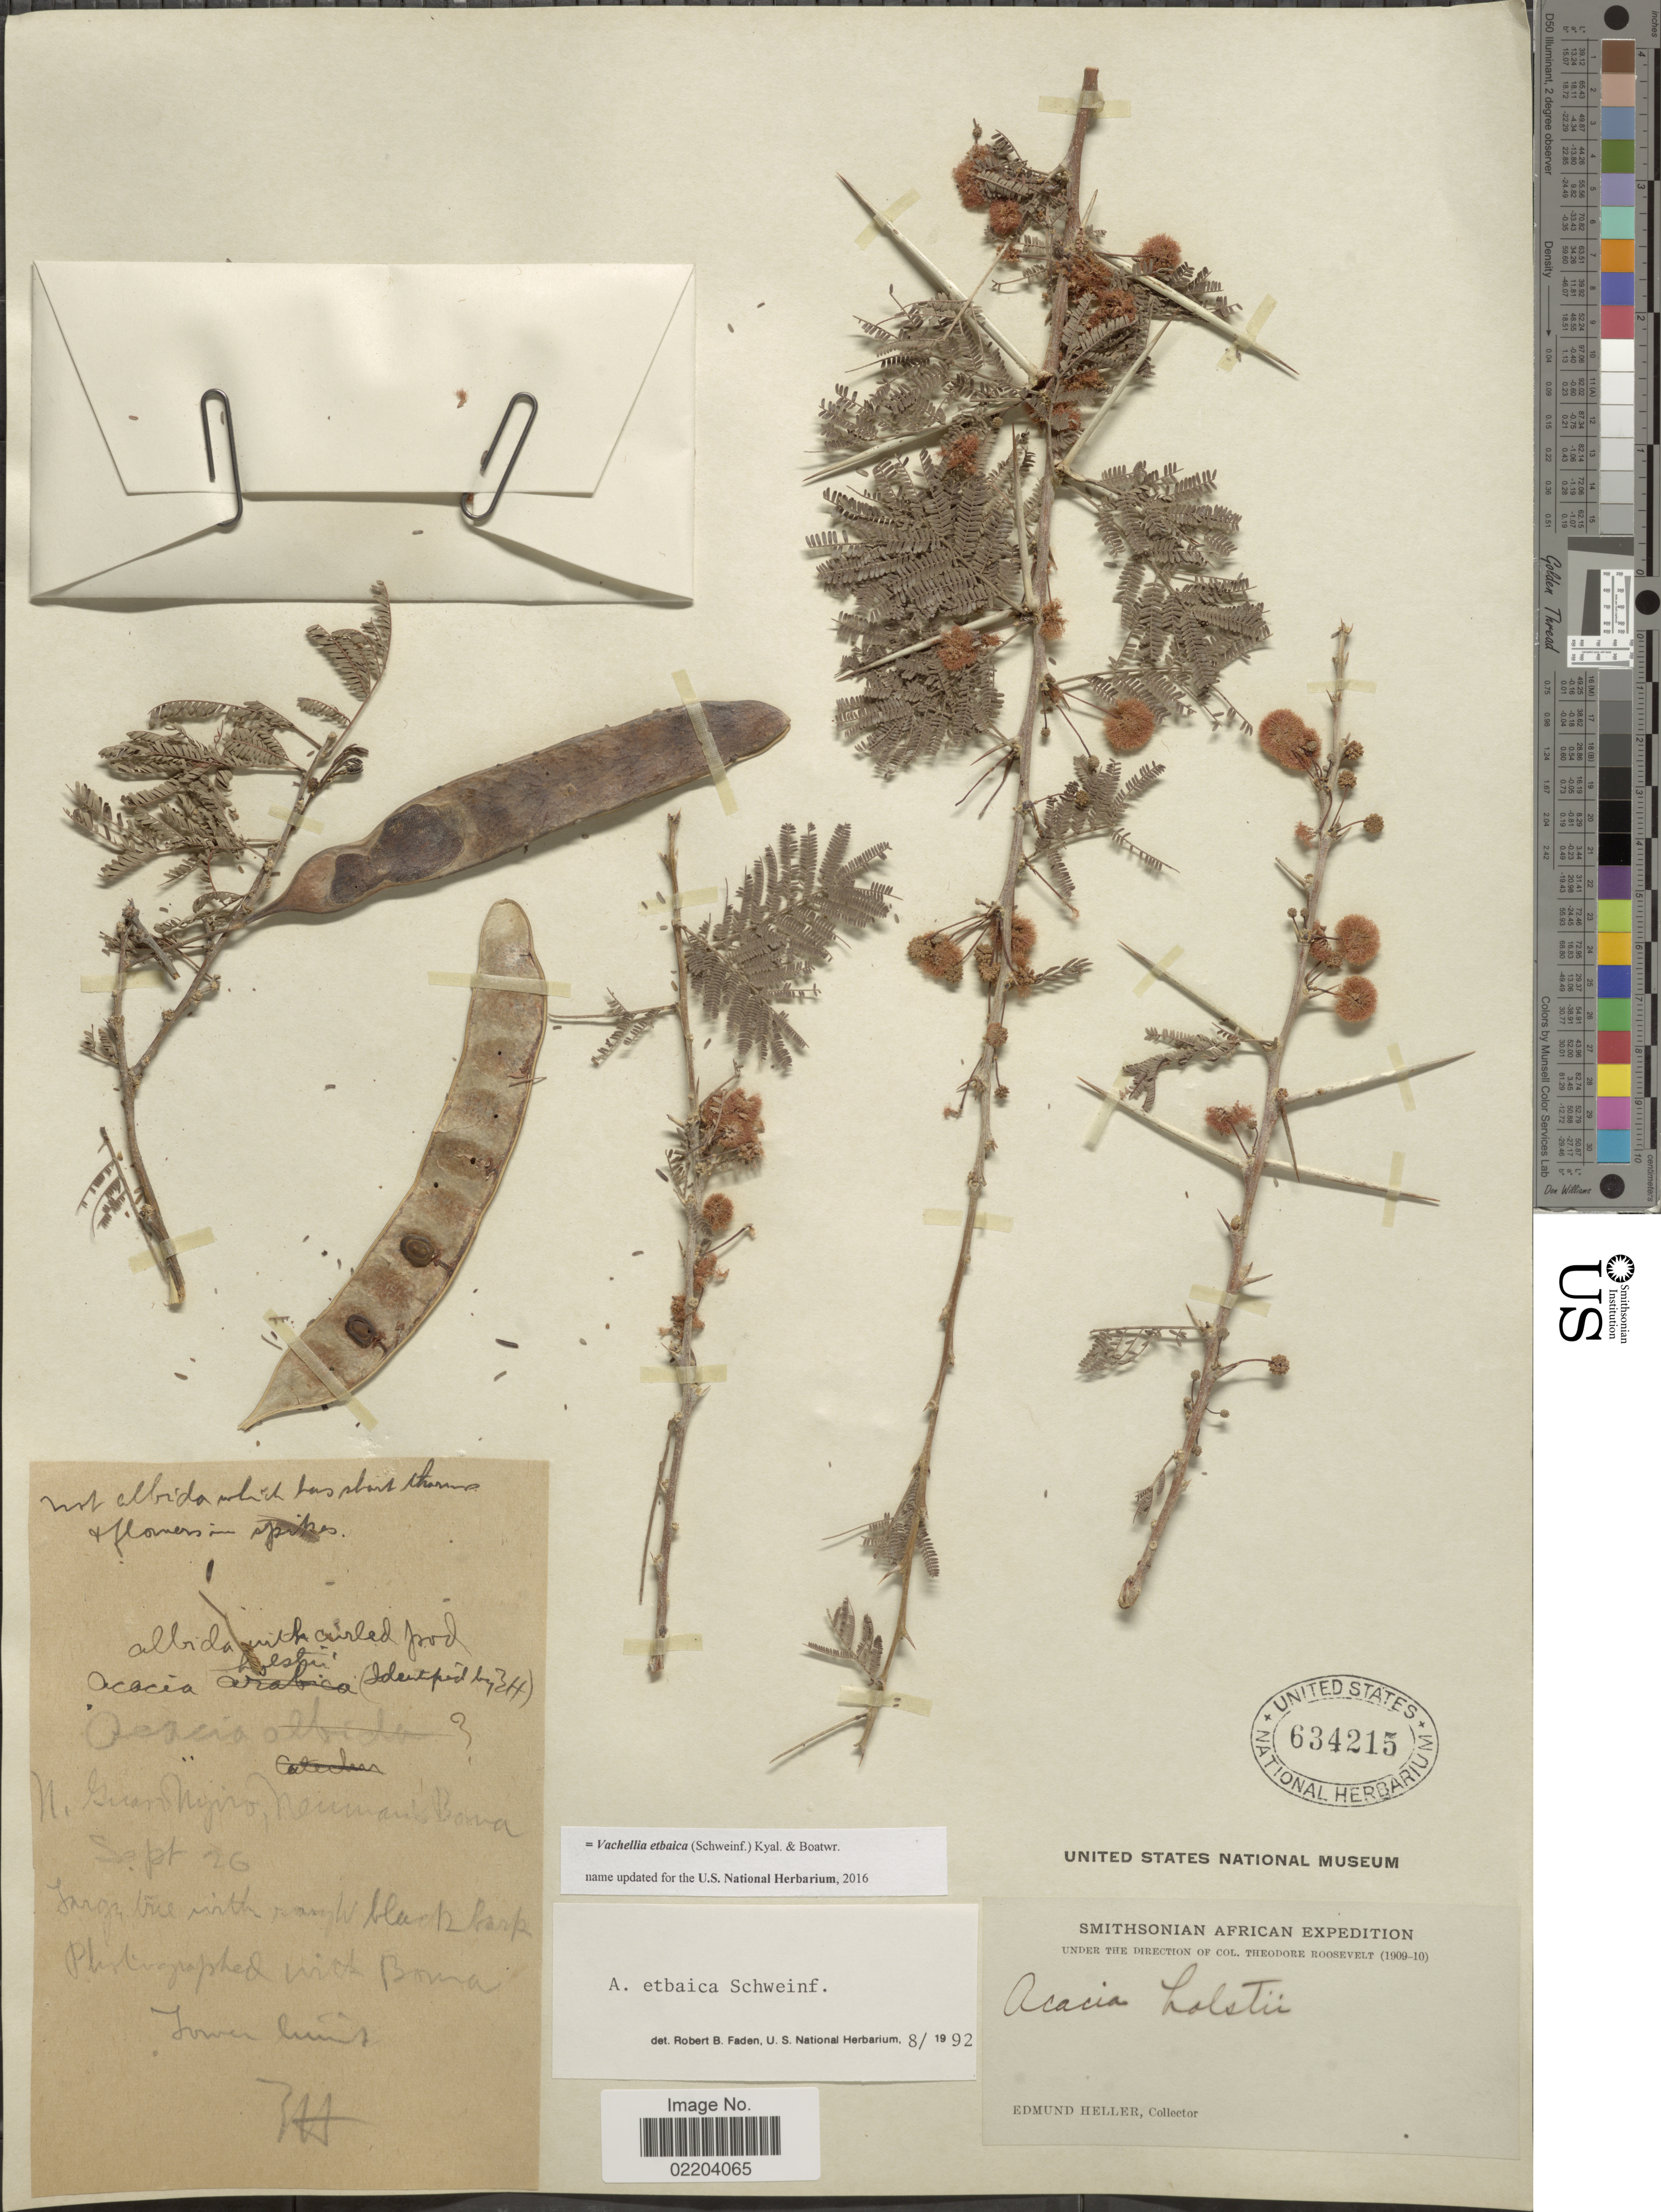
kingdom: Plantae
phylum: Tracheophyta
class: Magnoliopsida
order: Fabales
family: Fabaceae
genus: Vachellia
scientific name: Vachellia etbaica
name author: (Schweinf.) Kyal. & Boatwr.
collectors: E. Heller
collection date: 1909-09-26/1910-09-26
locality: N. Guaro Nyijo, [illegible text] Bora.[interpreted]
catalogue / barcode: US 634215